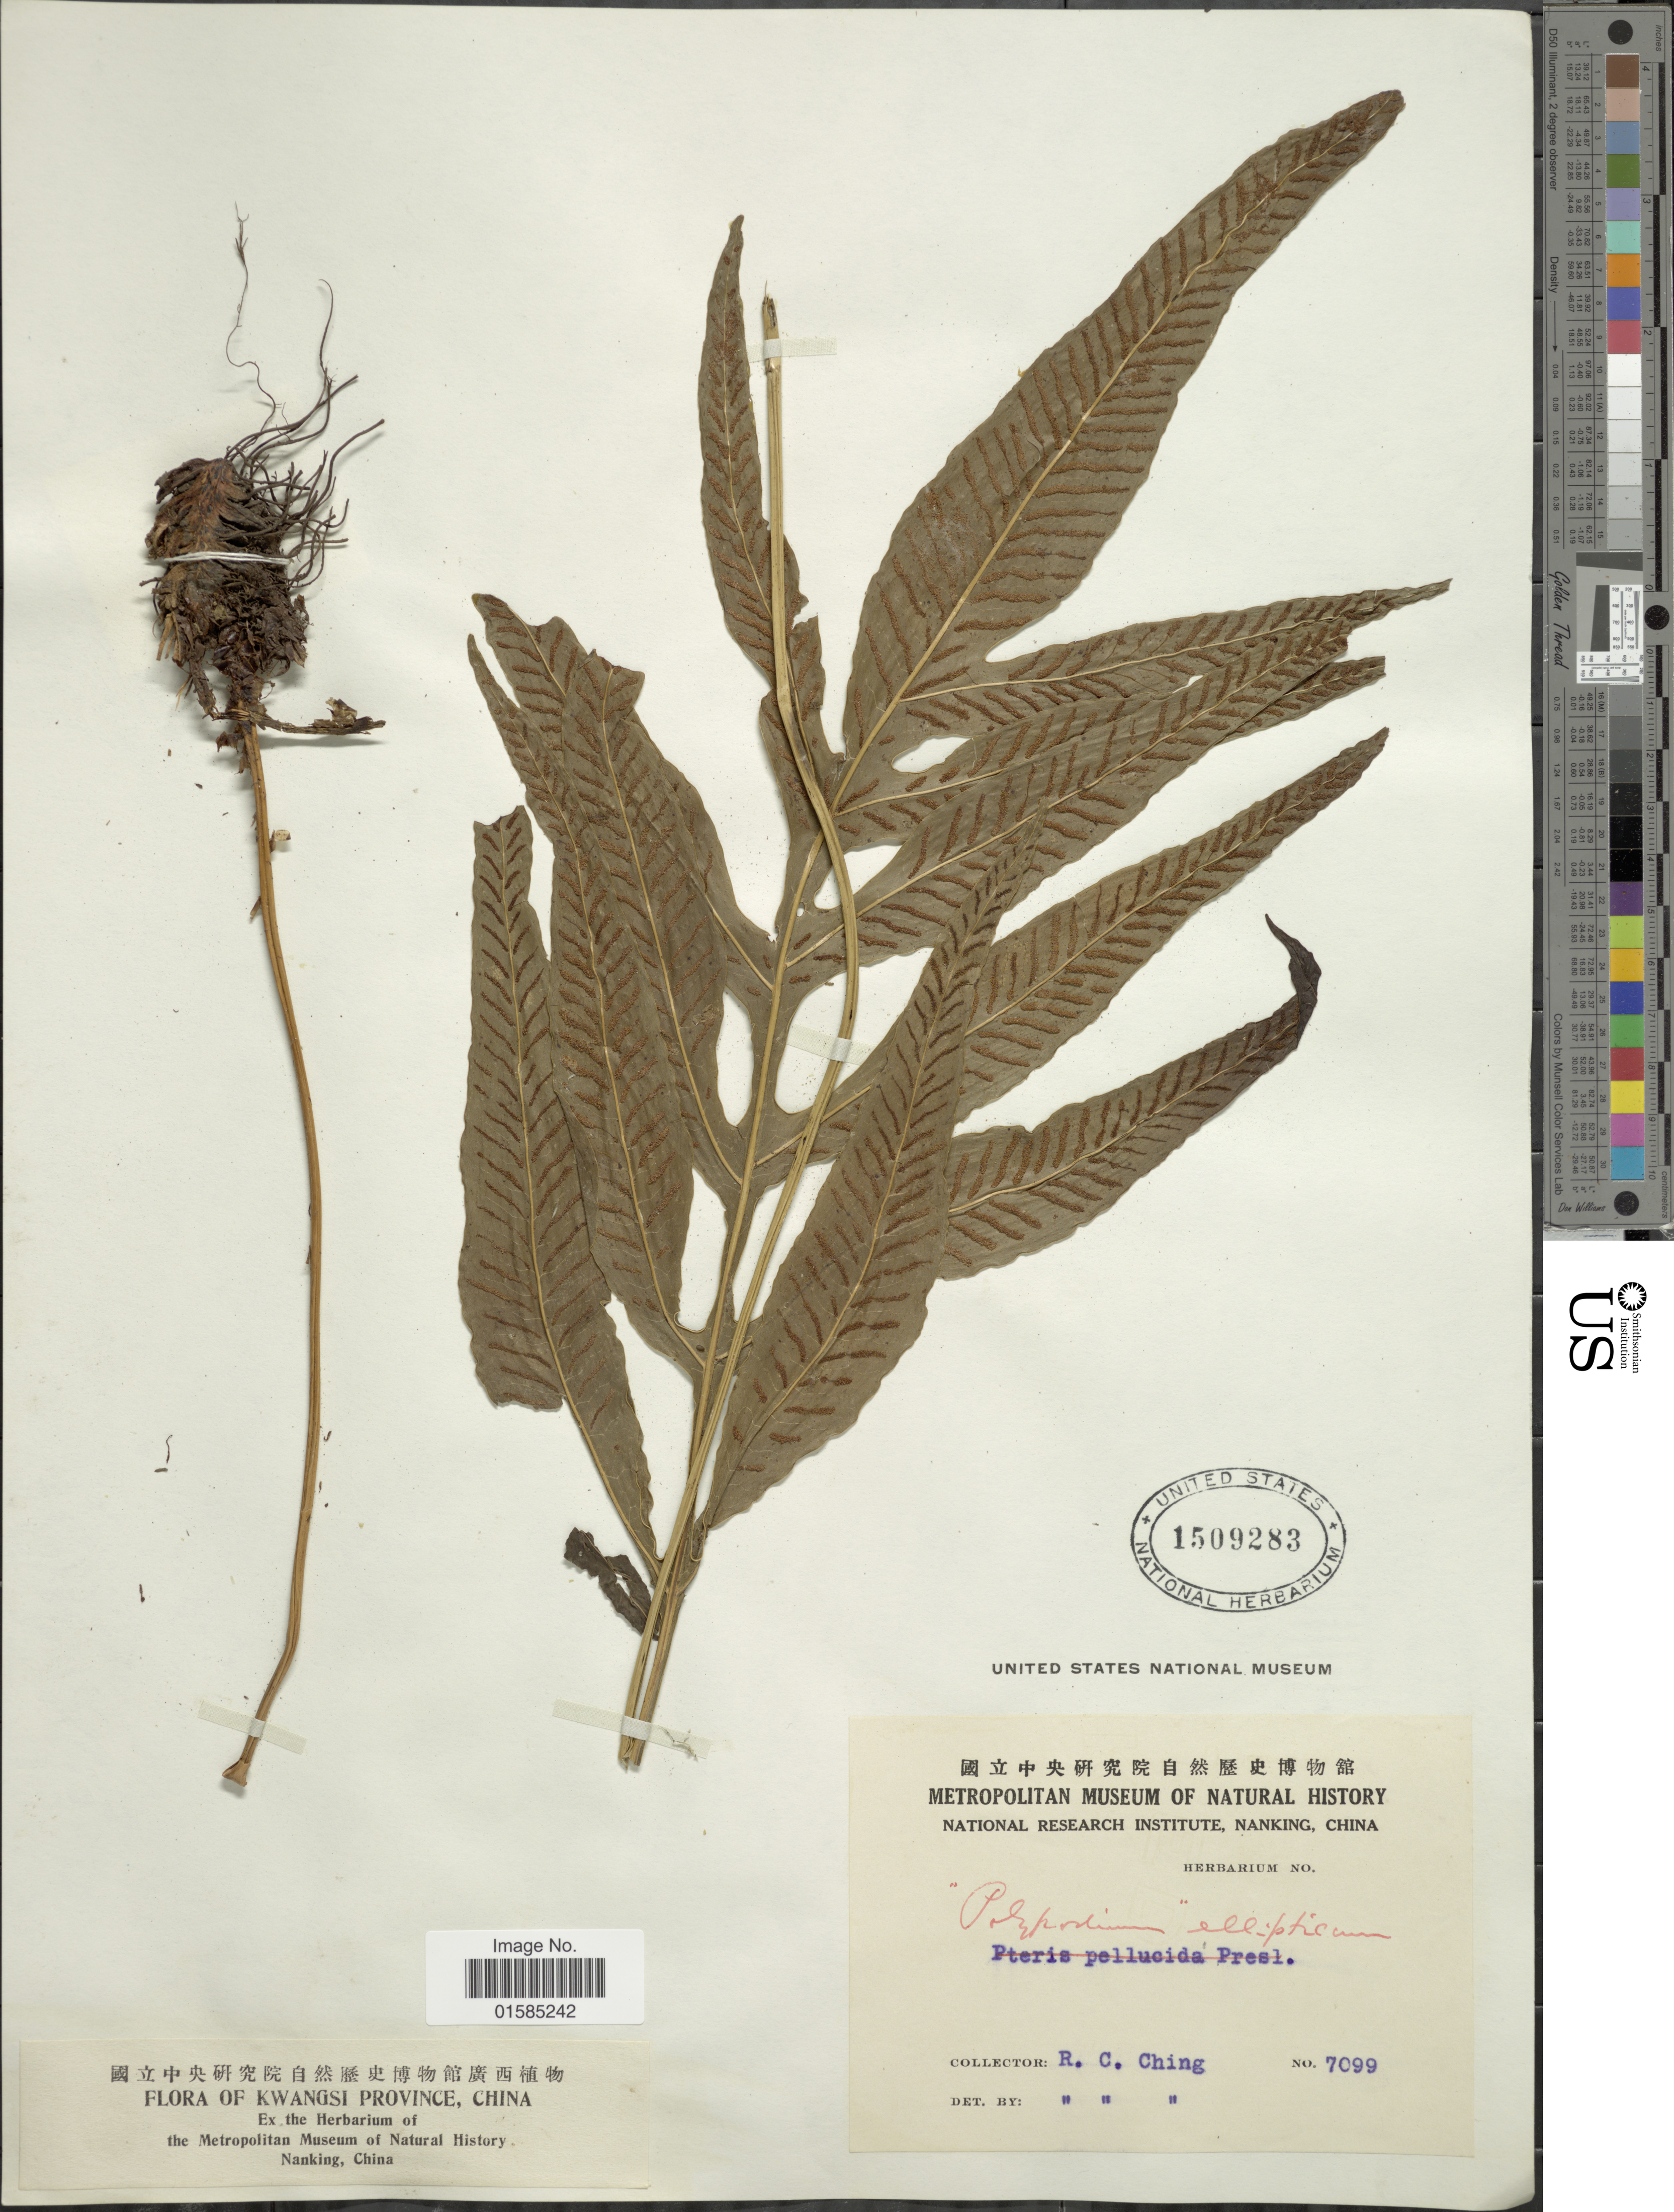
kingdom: Plantae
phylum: Tracheophyta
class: Polypodiopsida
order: Polypodiales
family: Polypodiaceae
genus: Leptochilus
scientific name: Leptochilus ellipticus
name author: (Thunb.) Noot.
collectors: R. C. Ching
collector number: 7099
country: China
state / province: Guangxi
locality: Kwangsi Province, China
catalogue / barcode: US 1509283